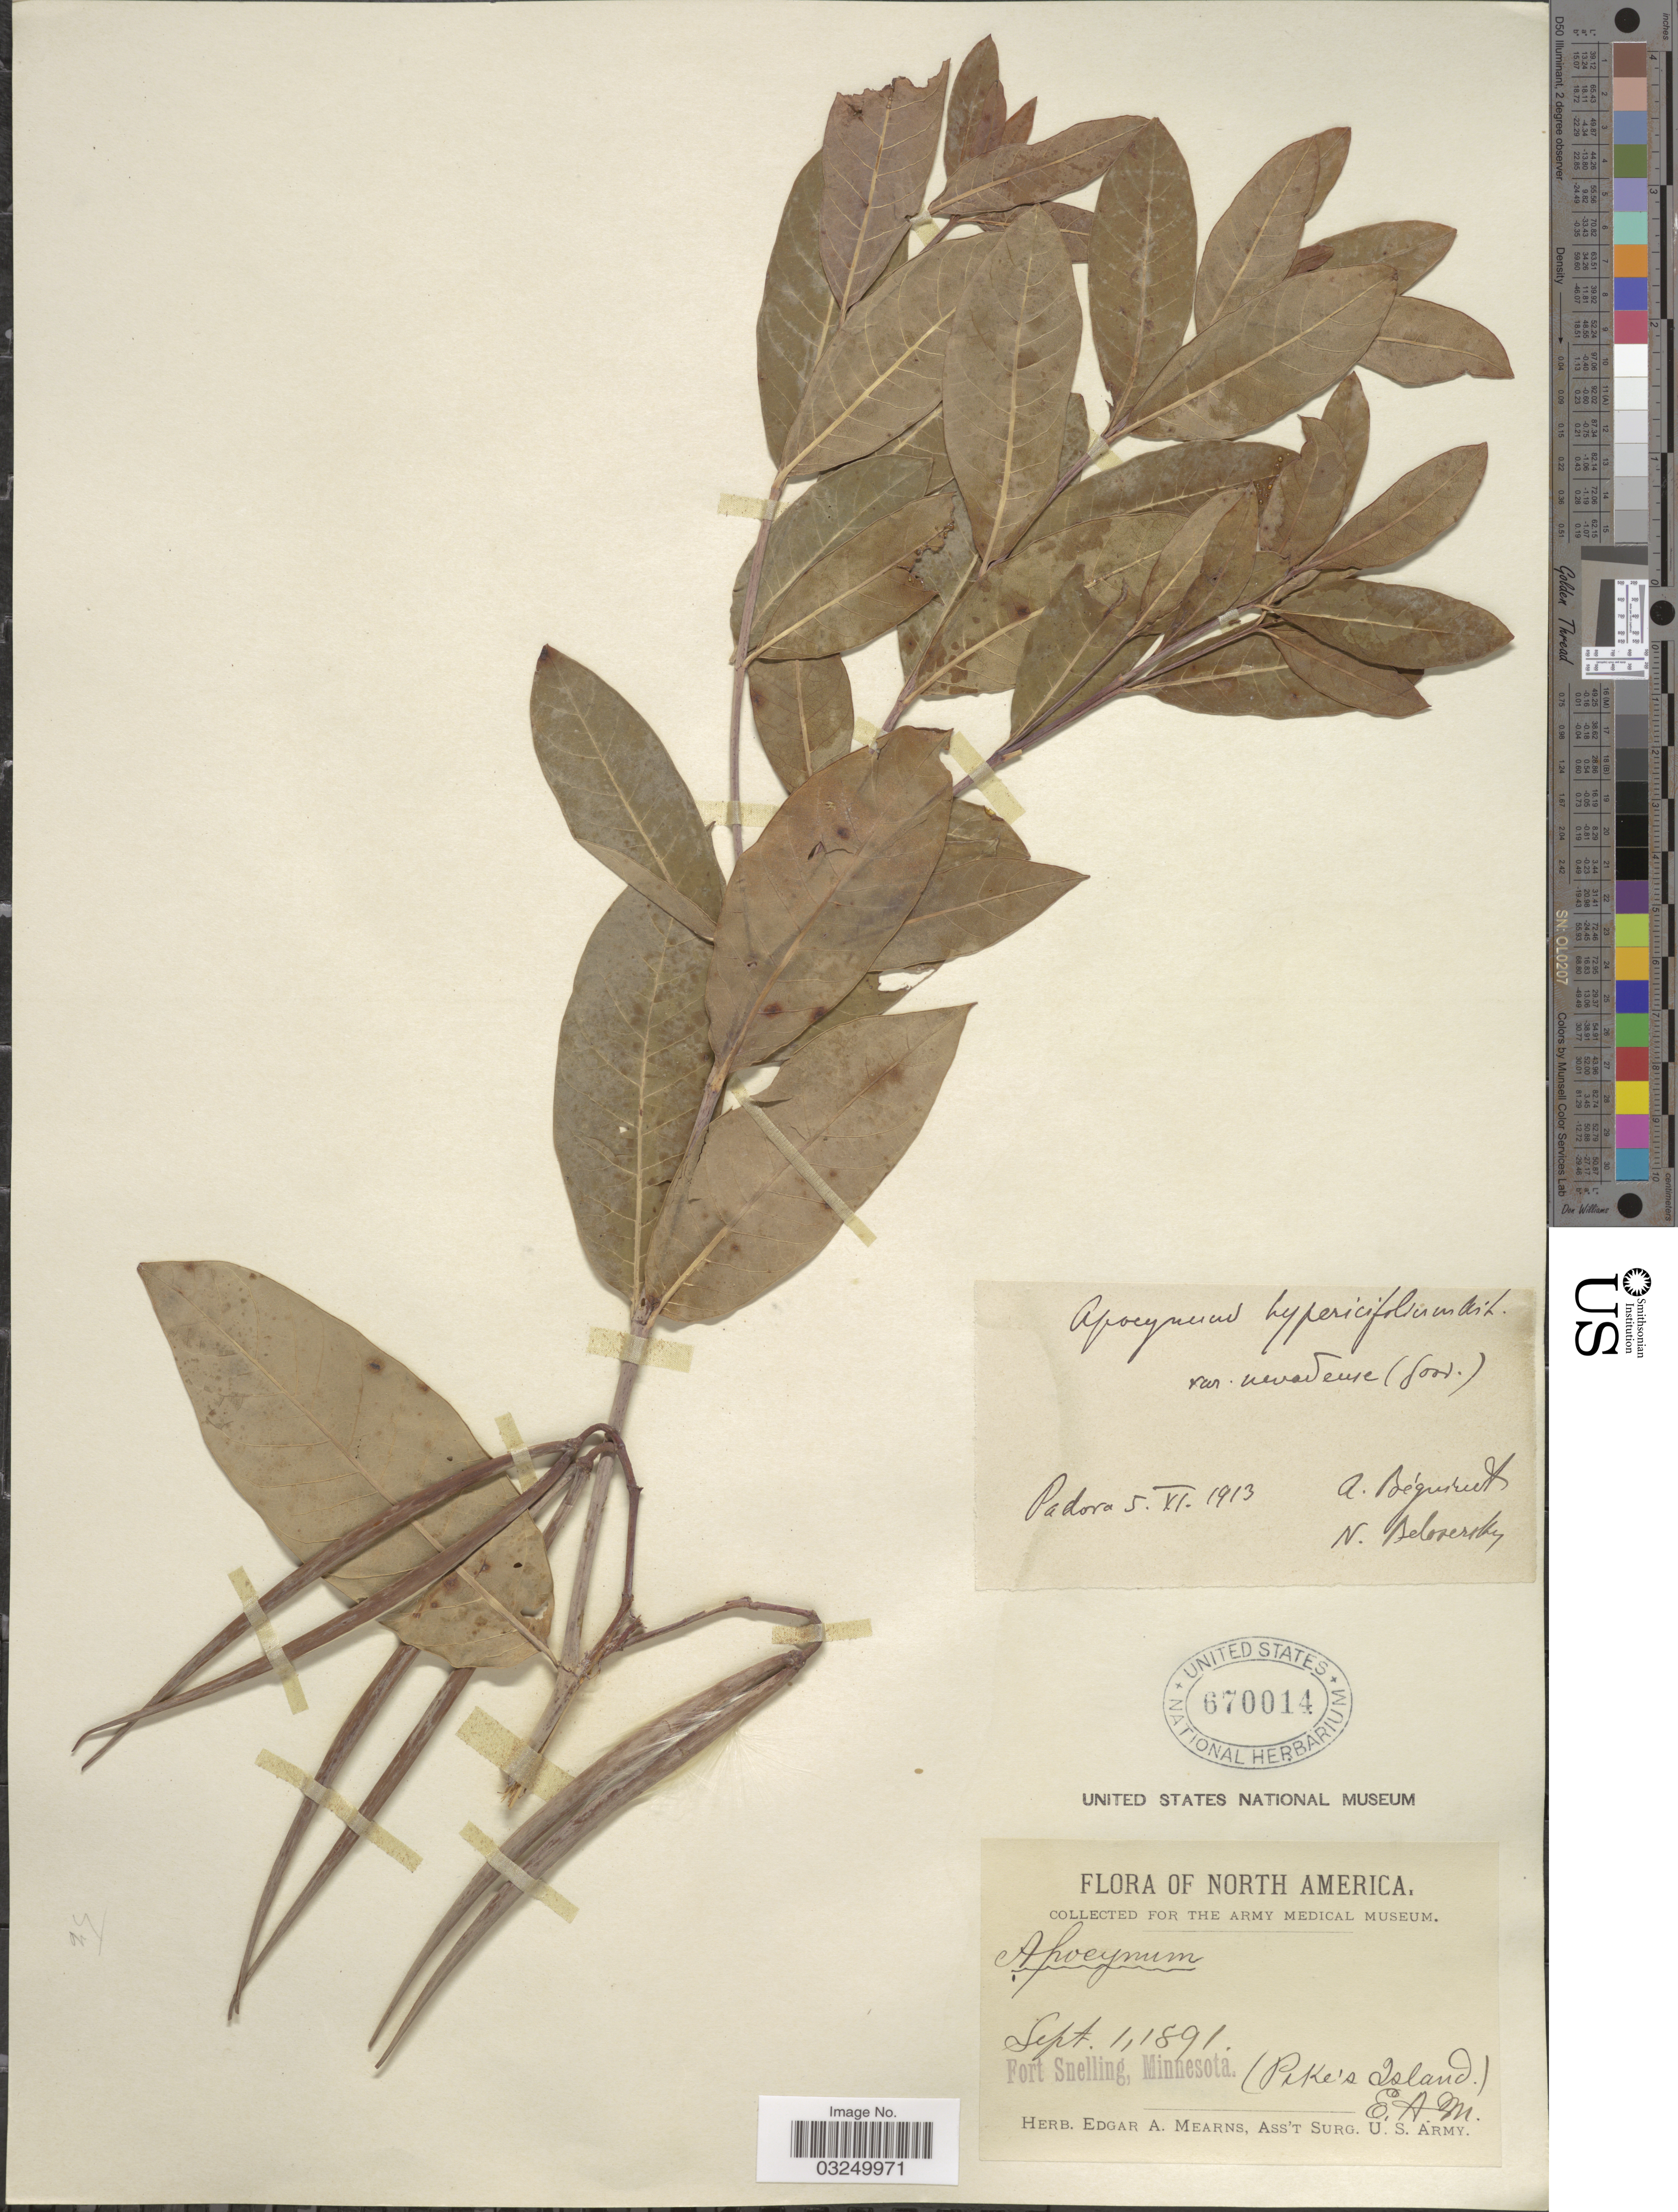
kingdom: Plantae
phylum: Tracheophyta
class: Magnoliopsida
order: Gentianales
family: Apocynaceae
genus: Apocynum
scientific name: Apocynum nevadense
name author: Goodd.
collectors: E. A. Mearns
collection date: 1891-09-01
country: United States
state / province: Minnesota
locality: Fort Snelling. (Peke's Island).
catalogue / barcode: US 670014